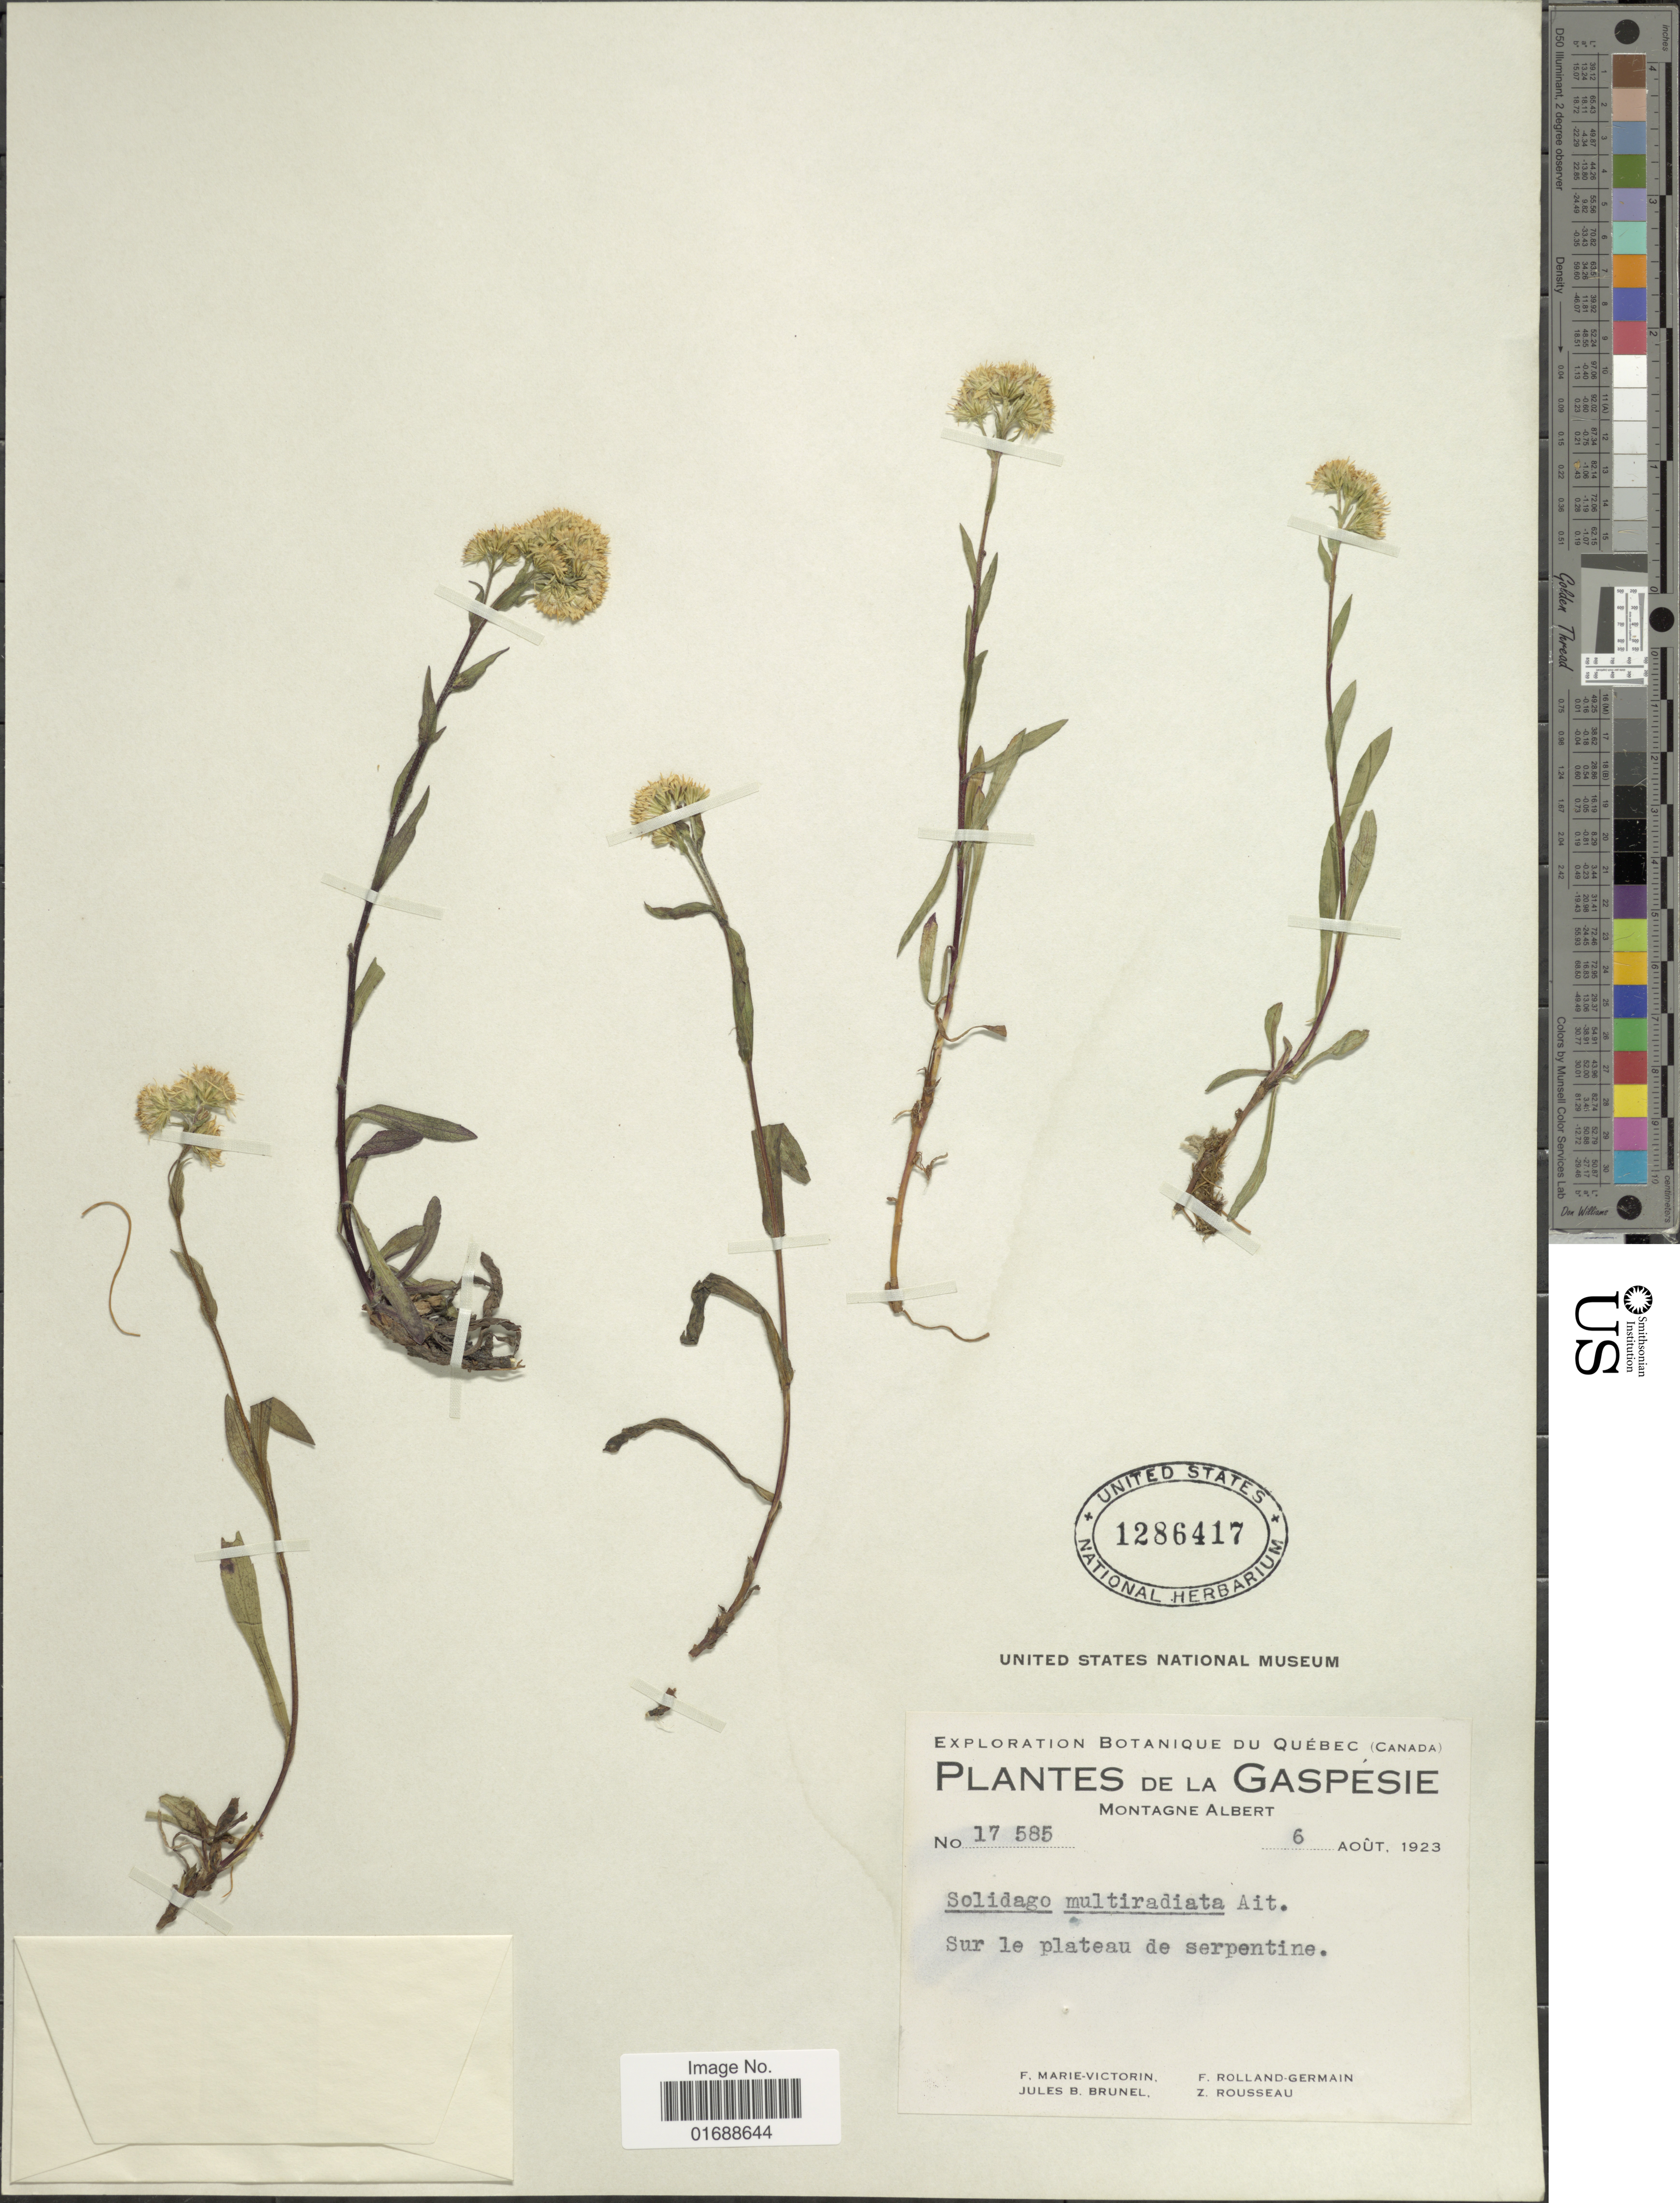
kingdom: Plantae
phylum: Tracheophyta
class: Magnoliopsida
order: Asterales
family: Asteraceae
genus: Solidago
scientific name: Solidago multiradiata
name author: Aiton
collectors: F. Marie-Victorin, Rolland-Germain, J. Brunel & Z. Rousseau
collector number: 17585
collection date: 1923-08-06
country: Canada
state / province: Quebec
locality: De la gaspesie, Montagne Albert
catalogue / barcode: US 1286417